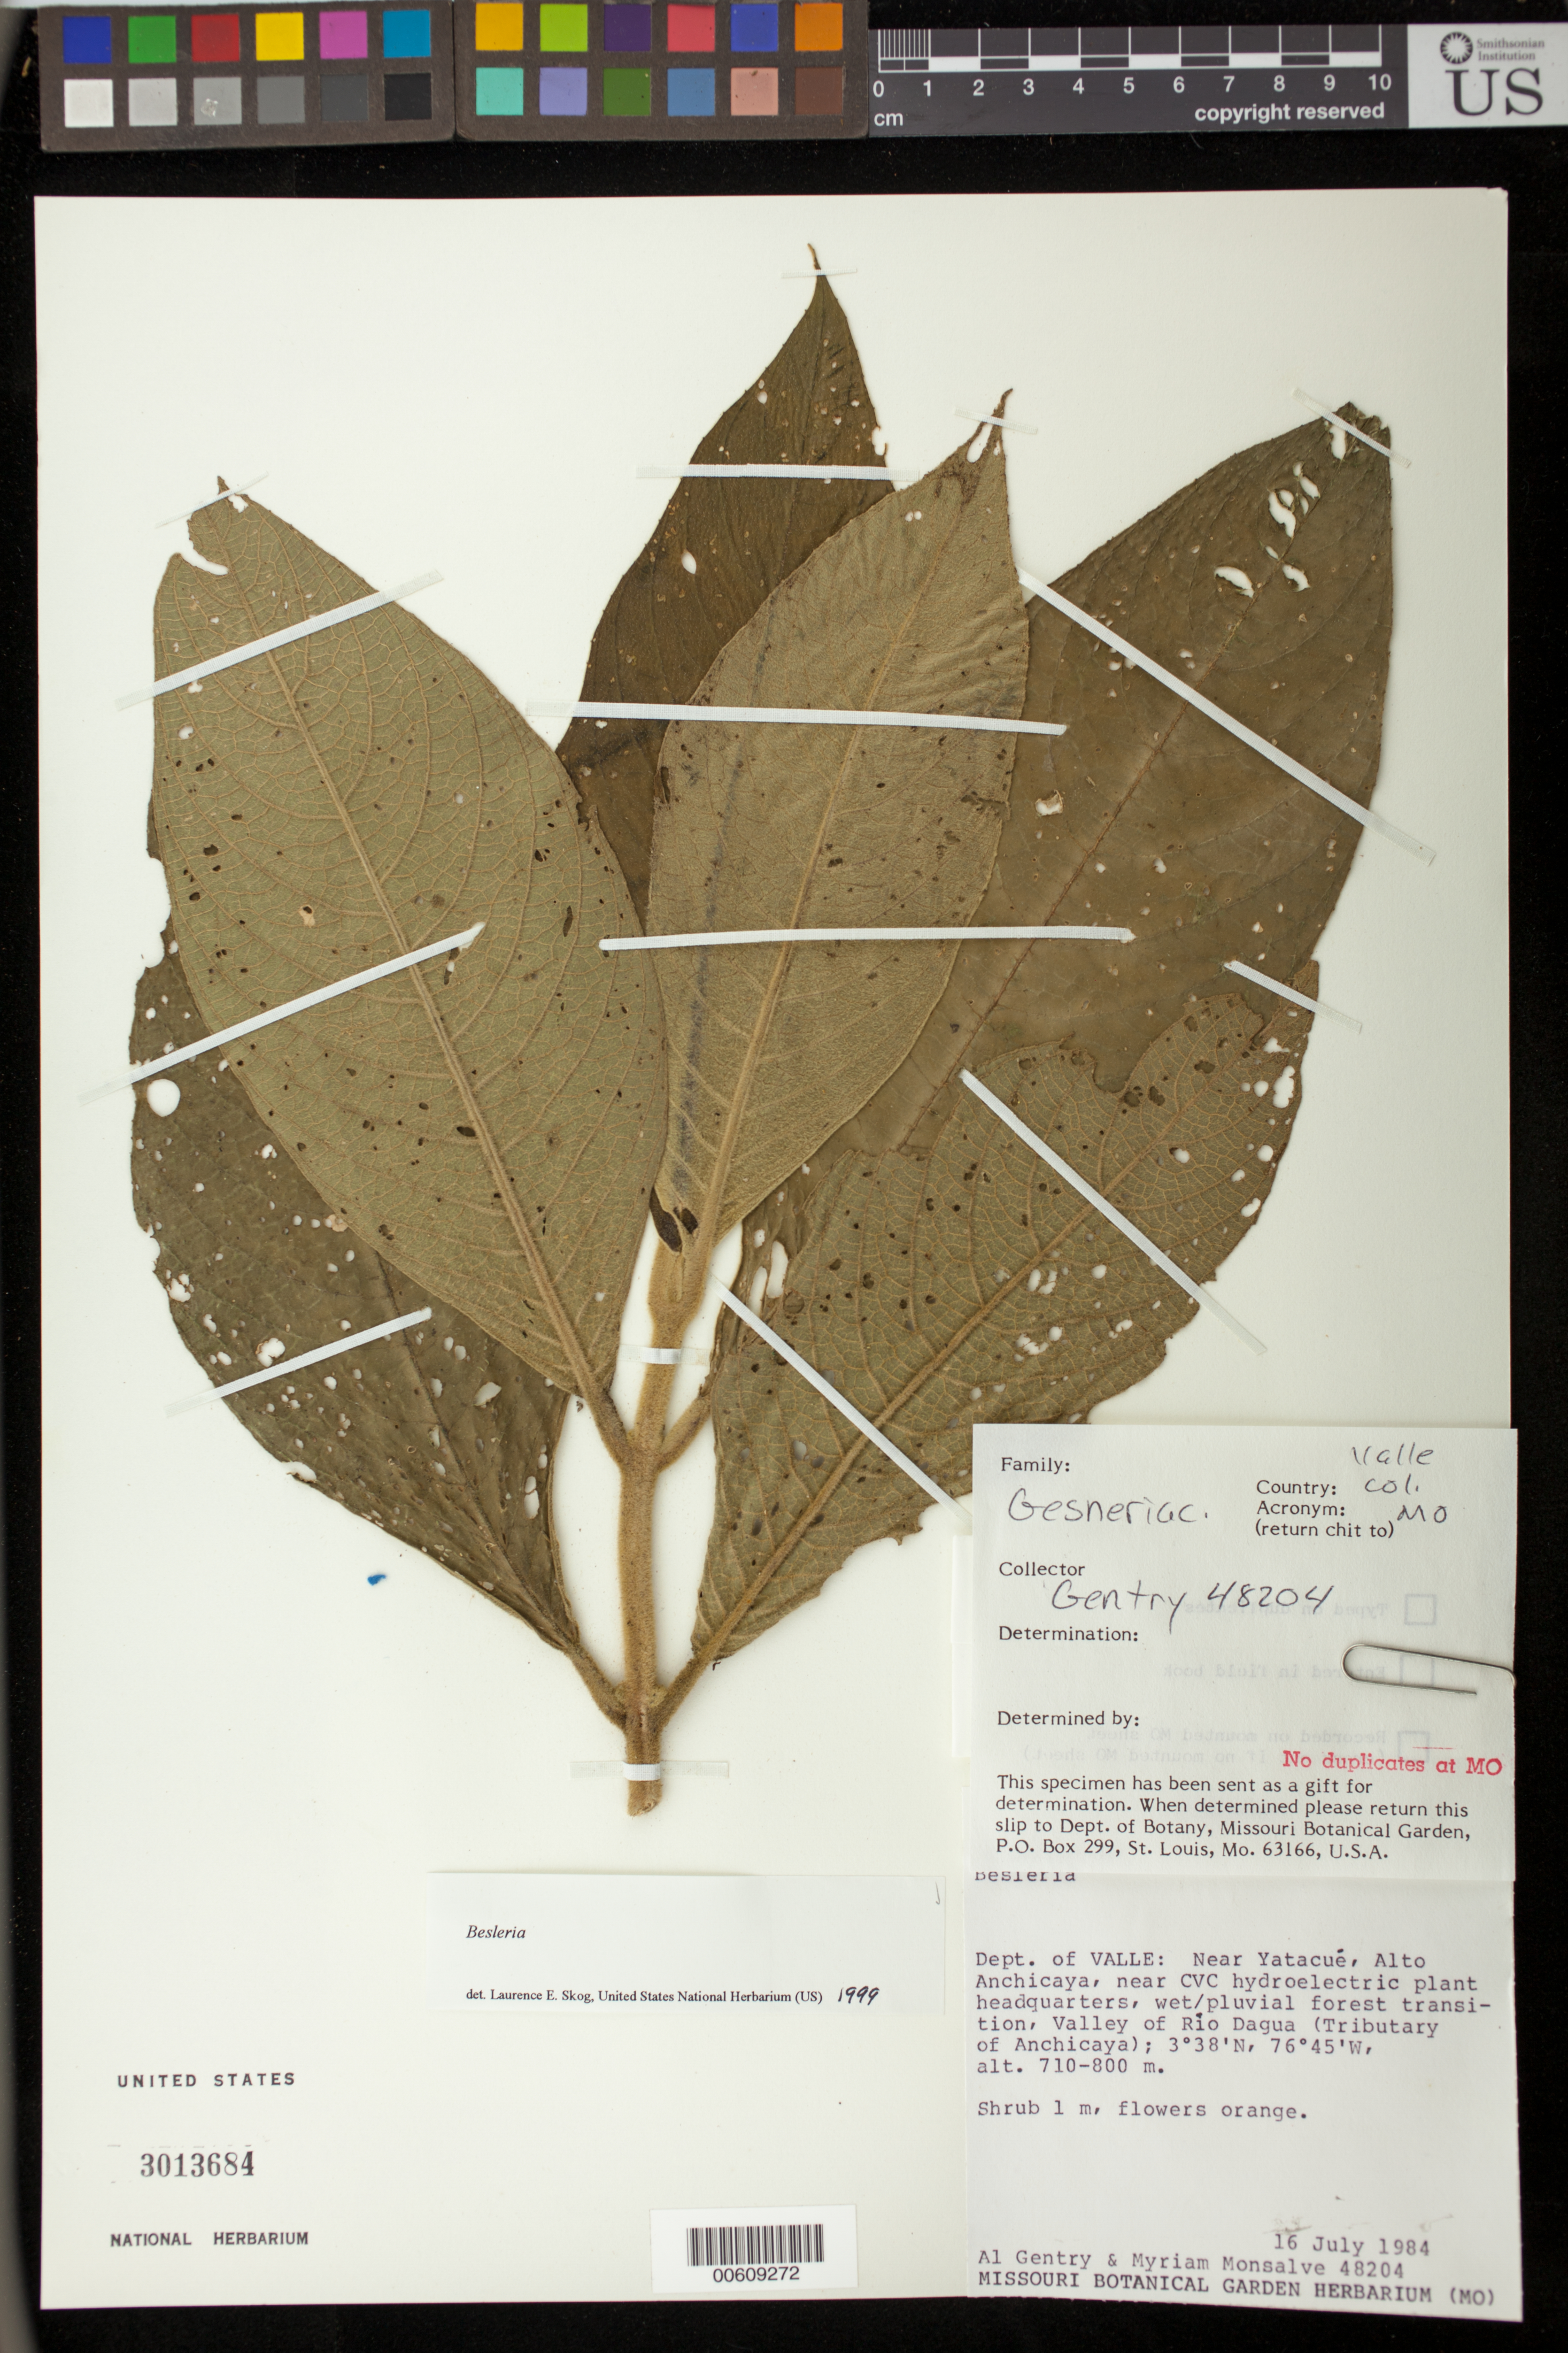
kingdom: Plantae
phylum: Tracheophyta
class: Magnoliopsida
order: Lamiales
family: Gesneriaceae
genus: Besleria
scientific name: Besleria sp.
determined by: Skog, Laurence E.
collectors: A. H. Gentry & M. Monsalve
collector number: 48204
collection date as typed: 16 Jul 1984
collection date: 1984-07-16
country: Colombia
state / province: Valle del Cauca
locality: Near Yatacué, Alto Anchicaya, near CVC hydroelectric plant headquarters, valley of Río Dagua (tributary of Anchicaya)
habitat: Wet/pluvial forest transition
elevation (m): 710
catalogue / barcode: US 3013684